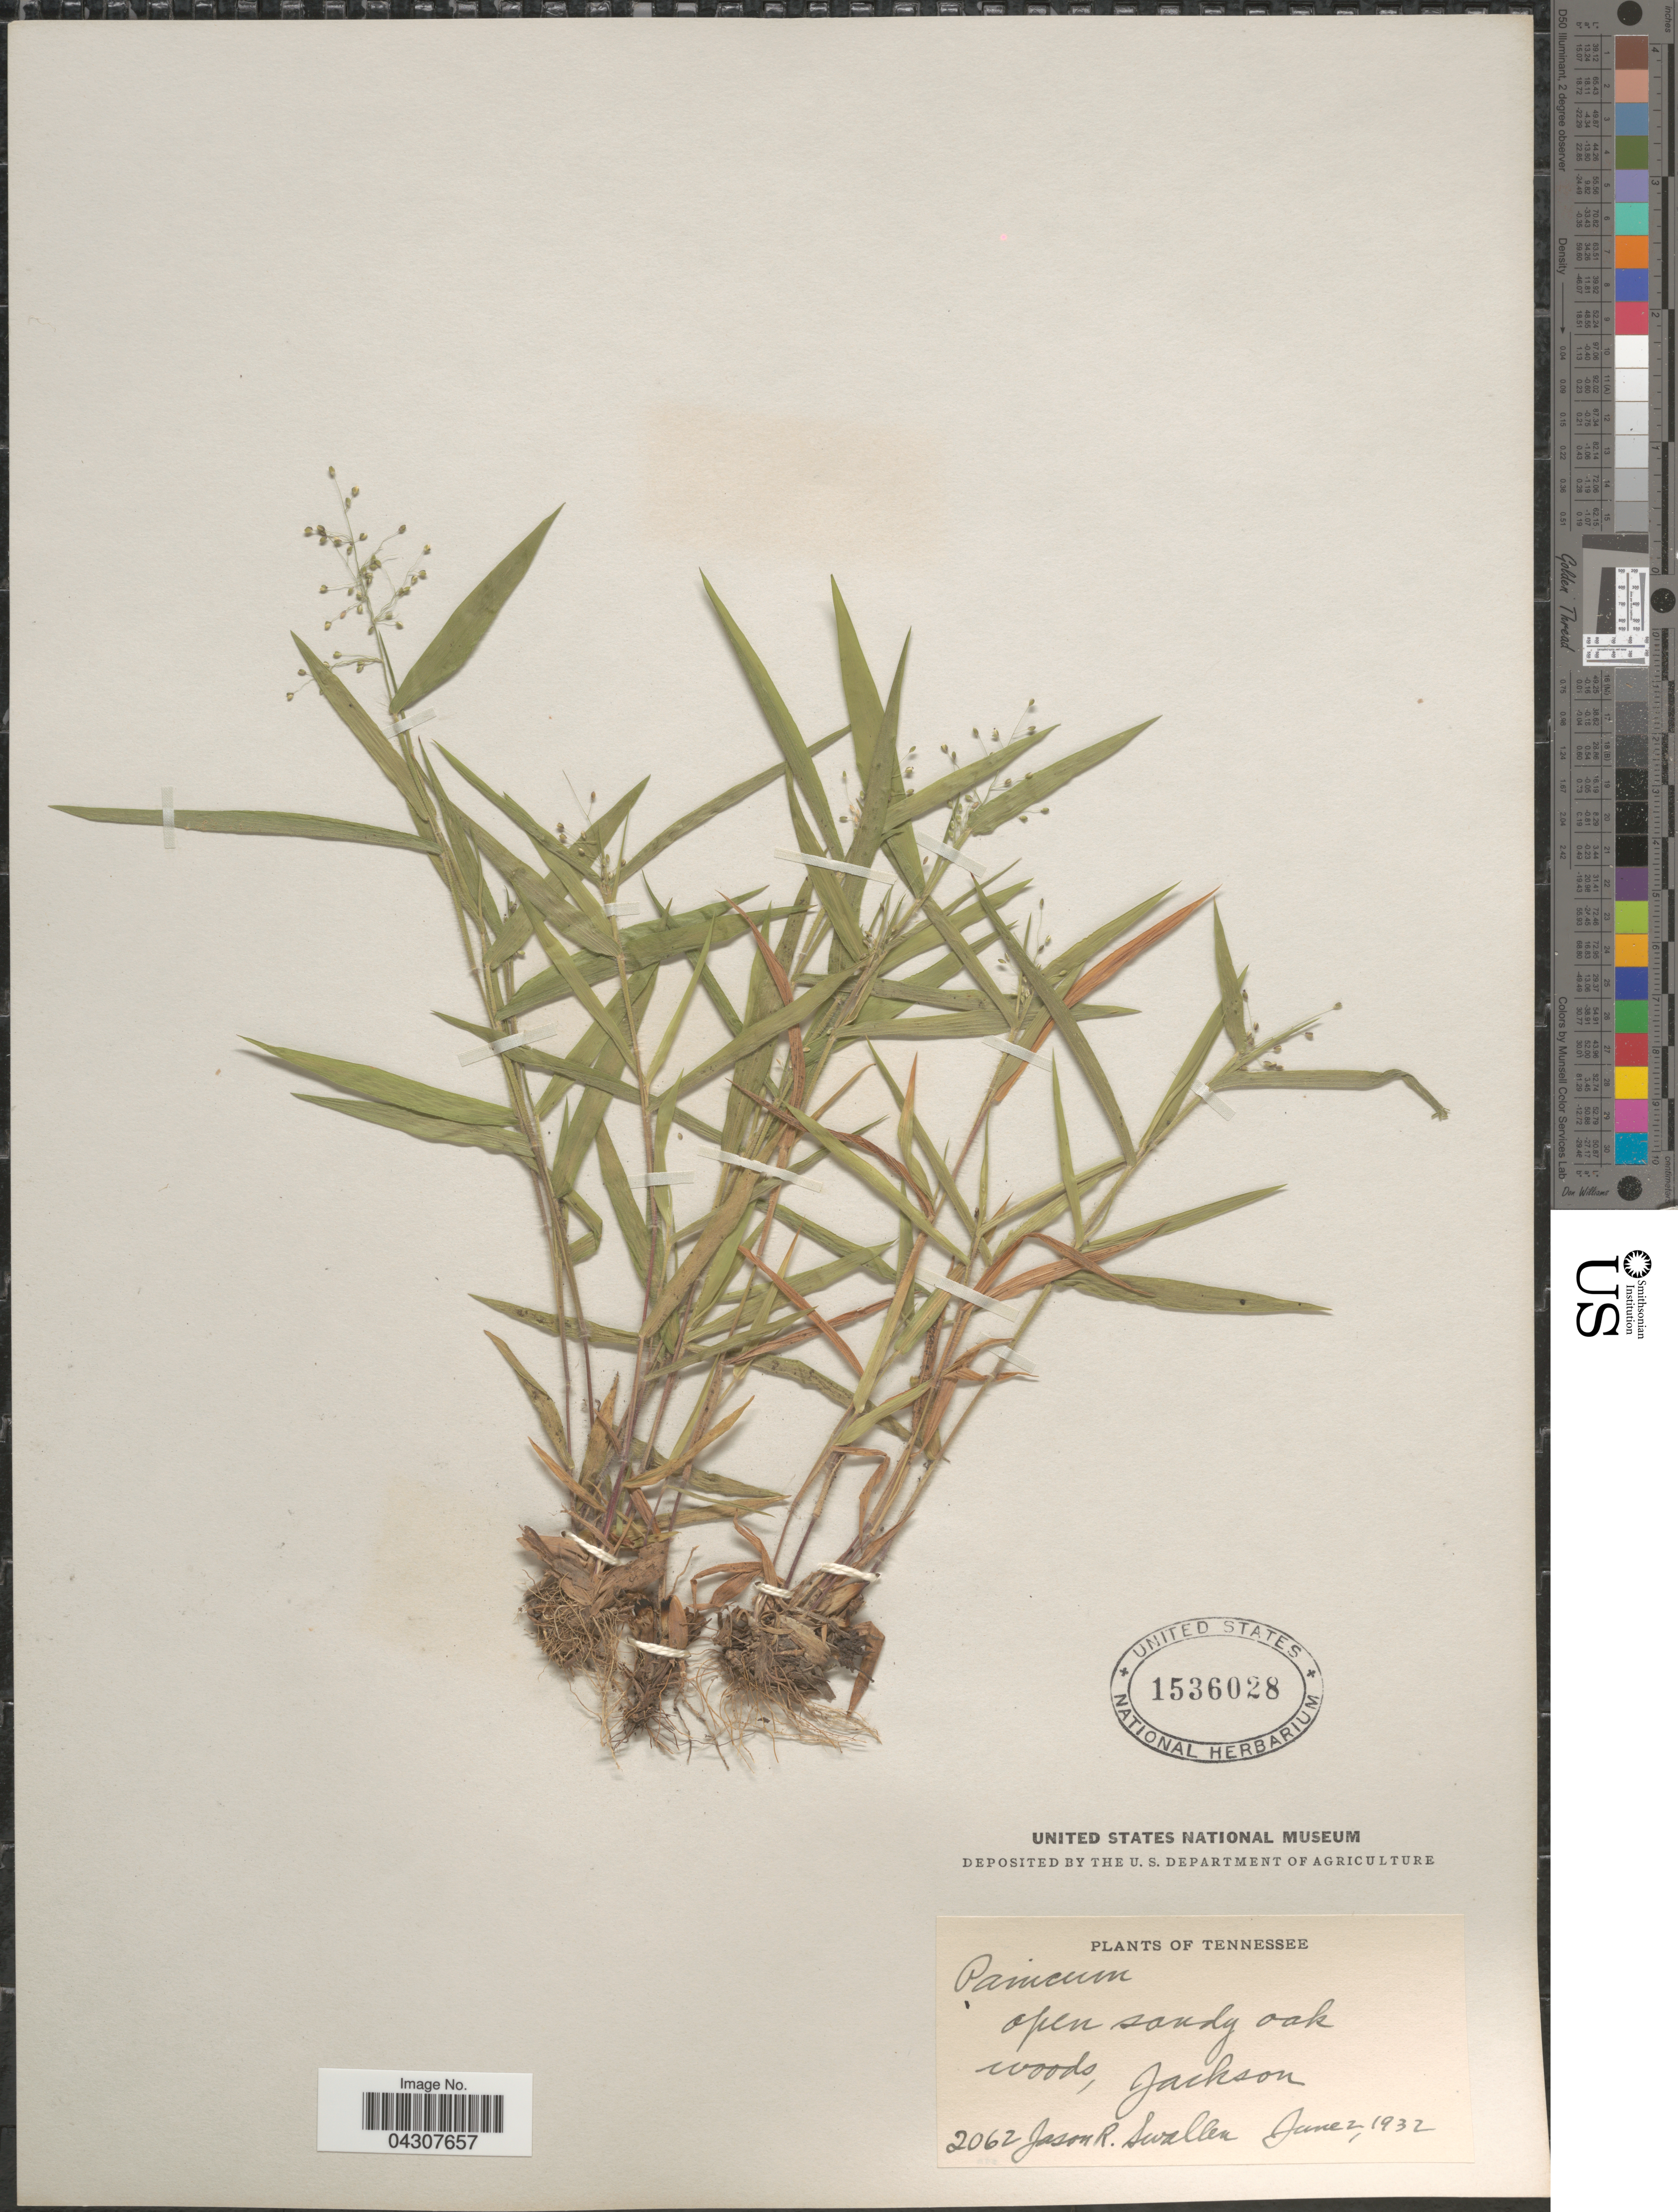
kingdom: Plantae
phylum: Tracheophyta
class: Liliopsida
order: Poales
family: Poaceae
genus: Dichanthelium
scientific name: Dichanthelium acuminatum var. acuminatum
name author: (Sw.) Gould & C.A. Clark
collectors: J. R. Swallen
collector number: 2062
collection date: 1932-06-02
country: United States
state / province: Tennessee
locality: Open sandy oak woods, Jackson.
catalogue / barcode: US 1536028